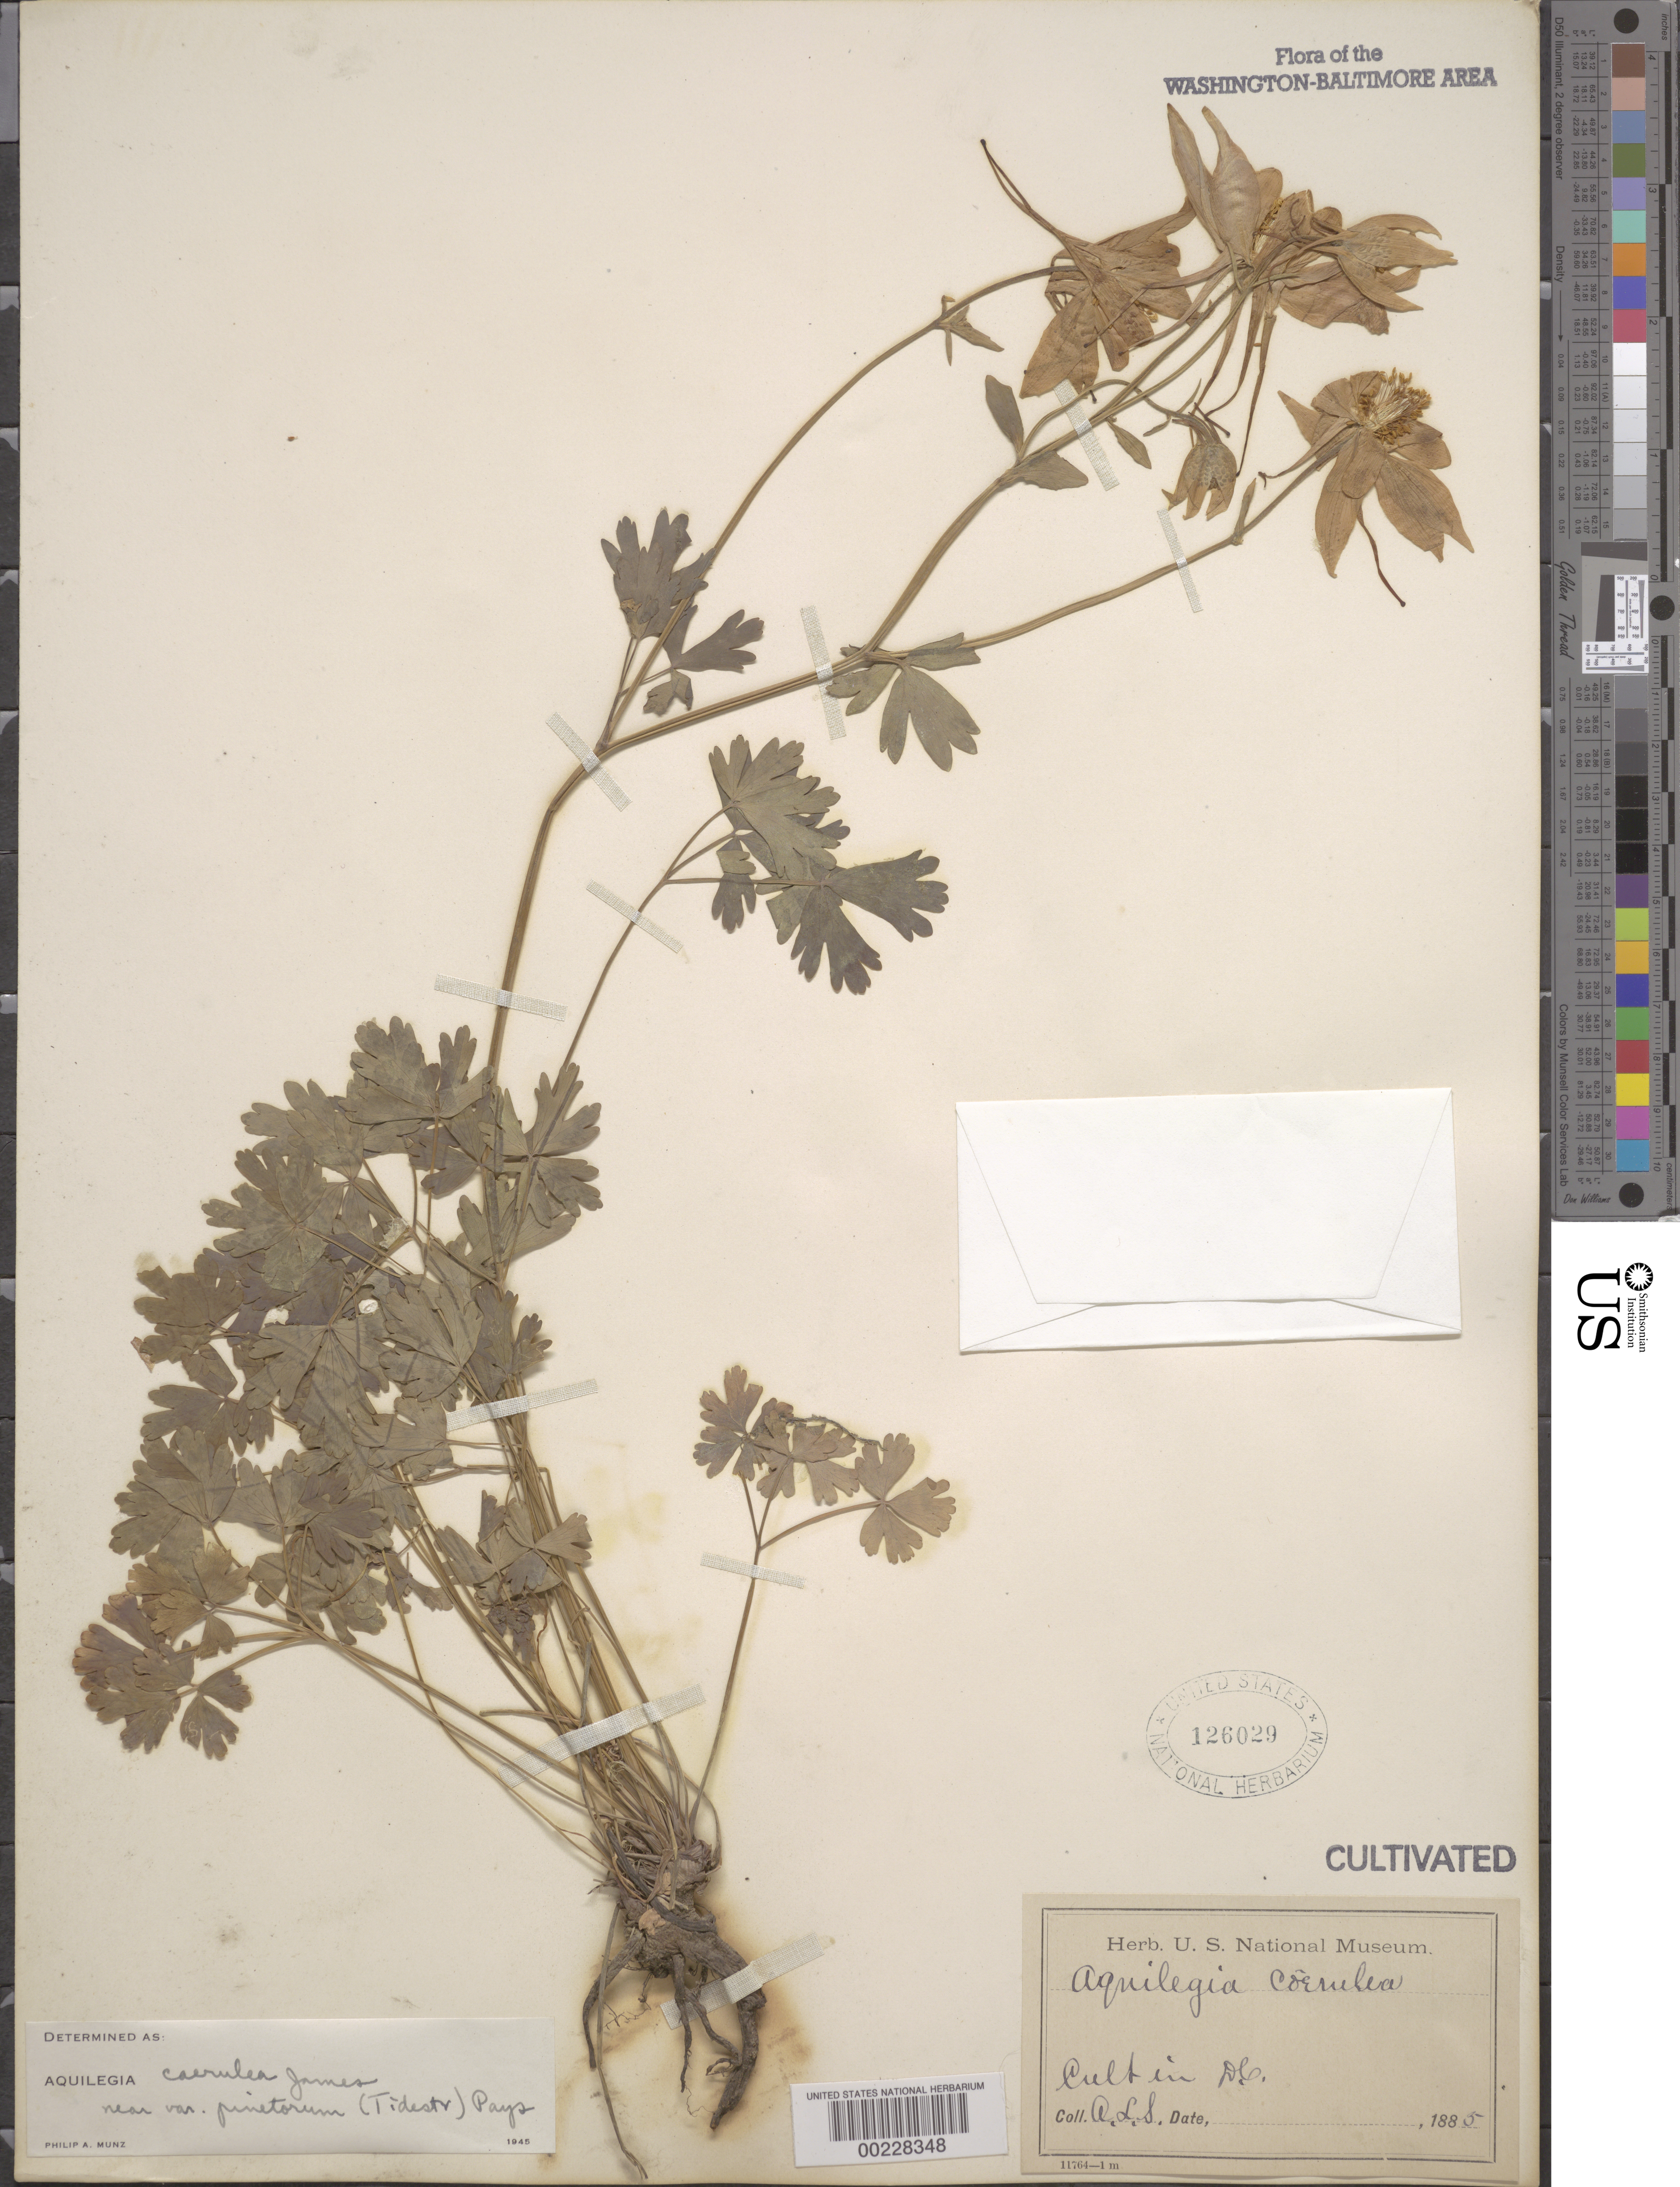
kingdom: Plantae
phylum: Tracheophyta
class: Magnoliopsida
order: Ranunculales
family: Ranunculaceae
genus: Aquilegia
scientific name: Aquilegia coerulea var. pinetorum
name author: E. James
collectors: A. L. Schott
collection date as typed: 1885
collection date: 1885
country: United States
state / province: District of Columbia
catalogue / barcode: US 126029